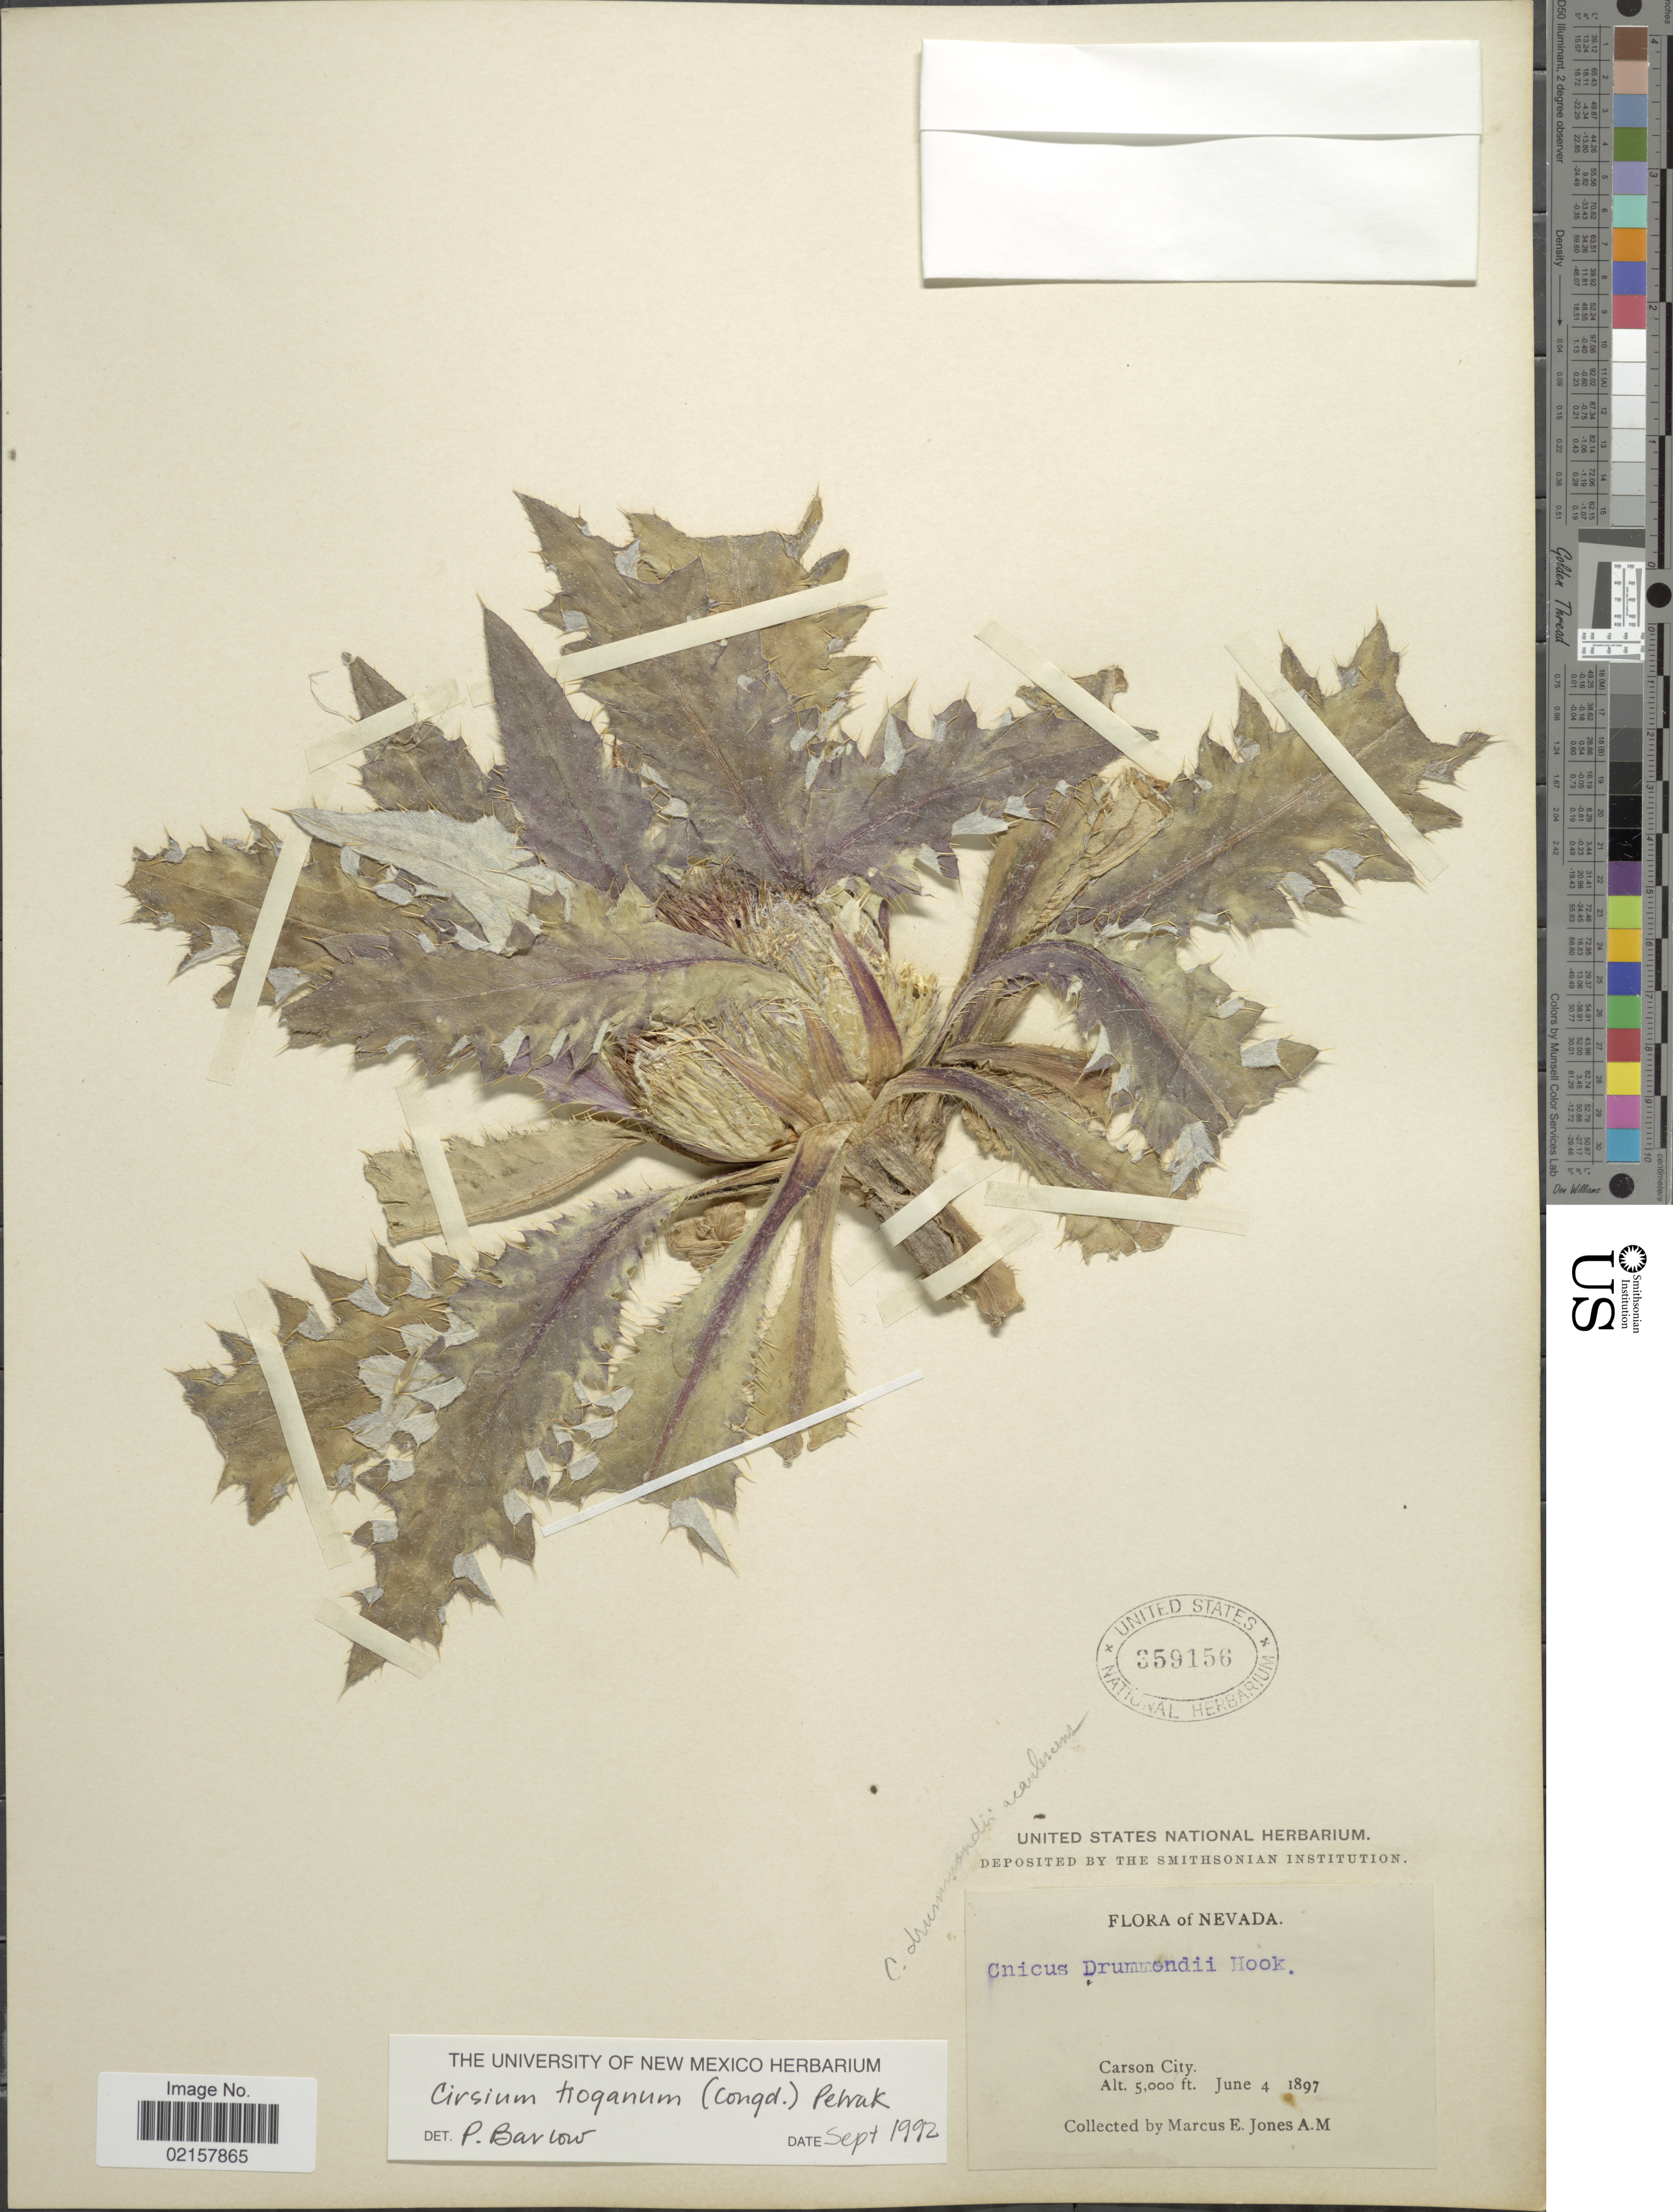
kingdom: Plantae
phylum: Tracheophyta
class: Magnoliopsida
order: Asterales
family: Asteraceae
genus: Cirsium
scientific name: Cirsium scariosum var. americanum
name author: (A. Gray) D.J. Keil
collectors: M. E. Jones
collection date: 1897-06-04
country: United States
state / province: Nevada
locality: Empire City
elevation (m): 1524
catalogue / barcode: US 359156